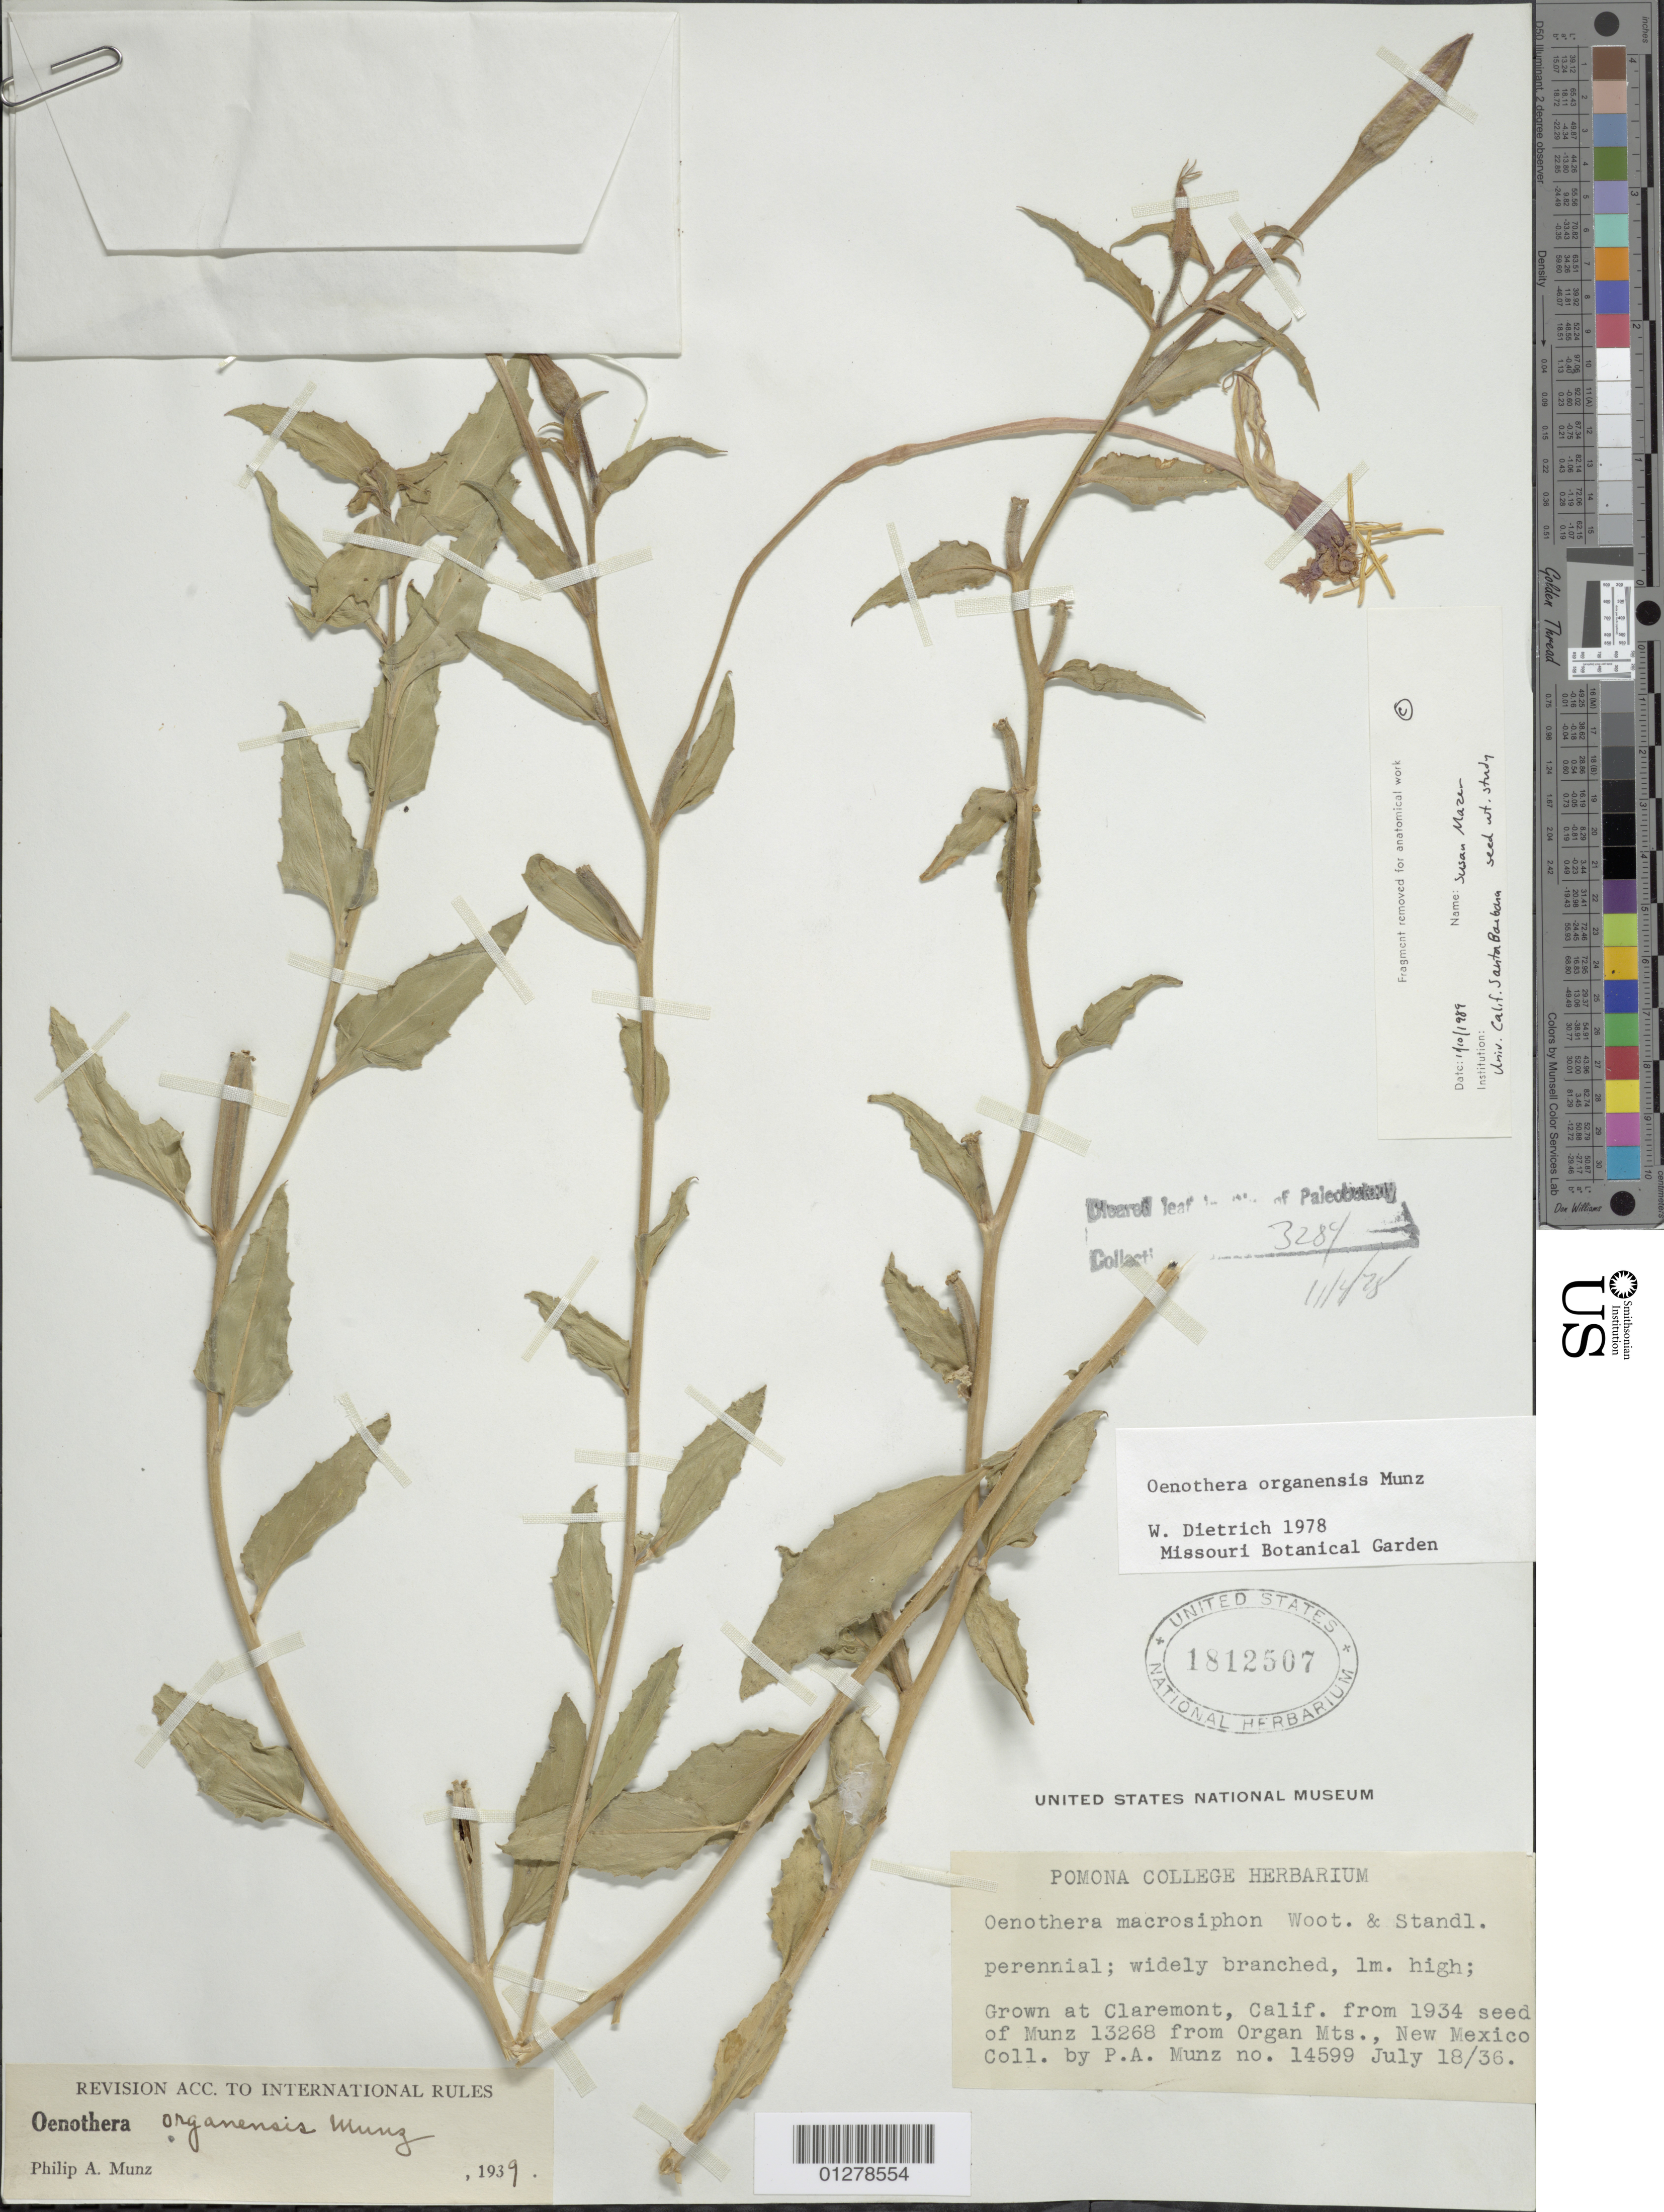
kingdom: Plantae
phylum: Tracheophyta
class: Magnoliopsida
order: Myrtales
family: Onagraceae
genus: Oenothera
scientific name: Oenothera organensis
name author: Munz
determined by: Dietrich, W.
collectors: P. A. Munz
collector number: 14599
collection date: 1936-07-18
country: United States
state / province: California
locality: Claremont, Pomona College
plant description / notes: Grown from 1934 seed of Munz 13268 from organ Mts., New Mexico.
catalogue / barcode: US 1812507